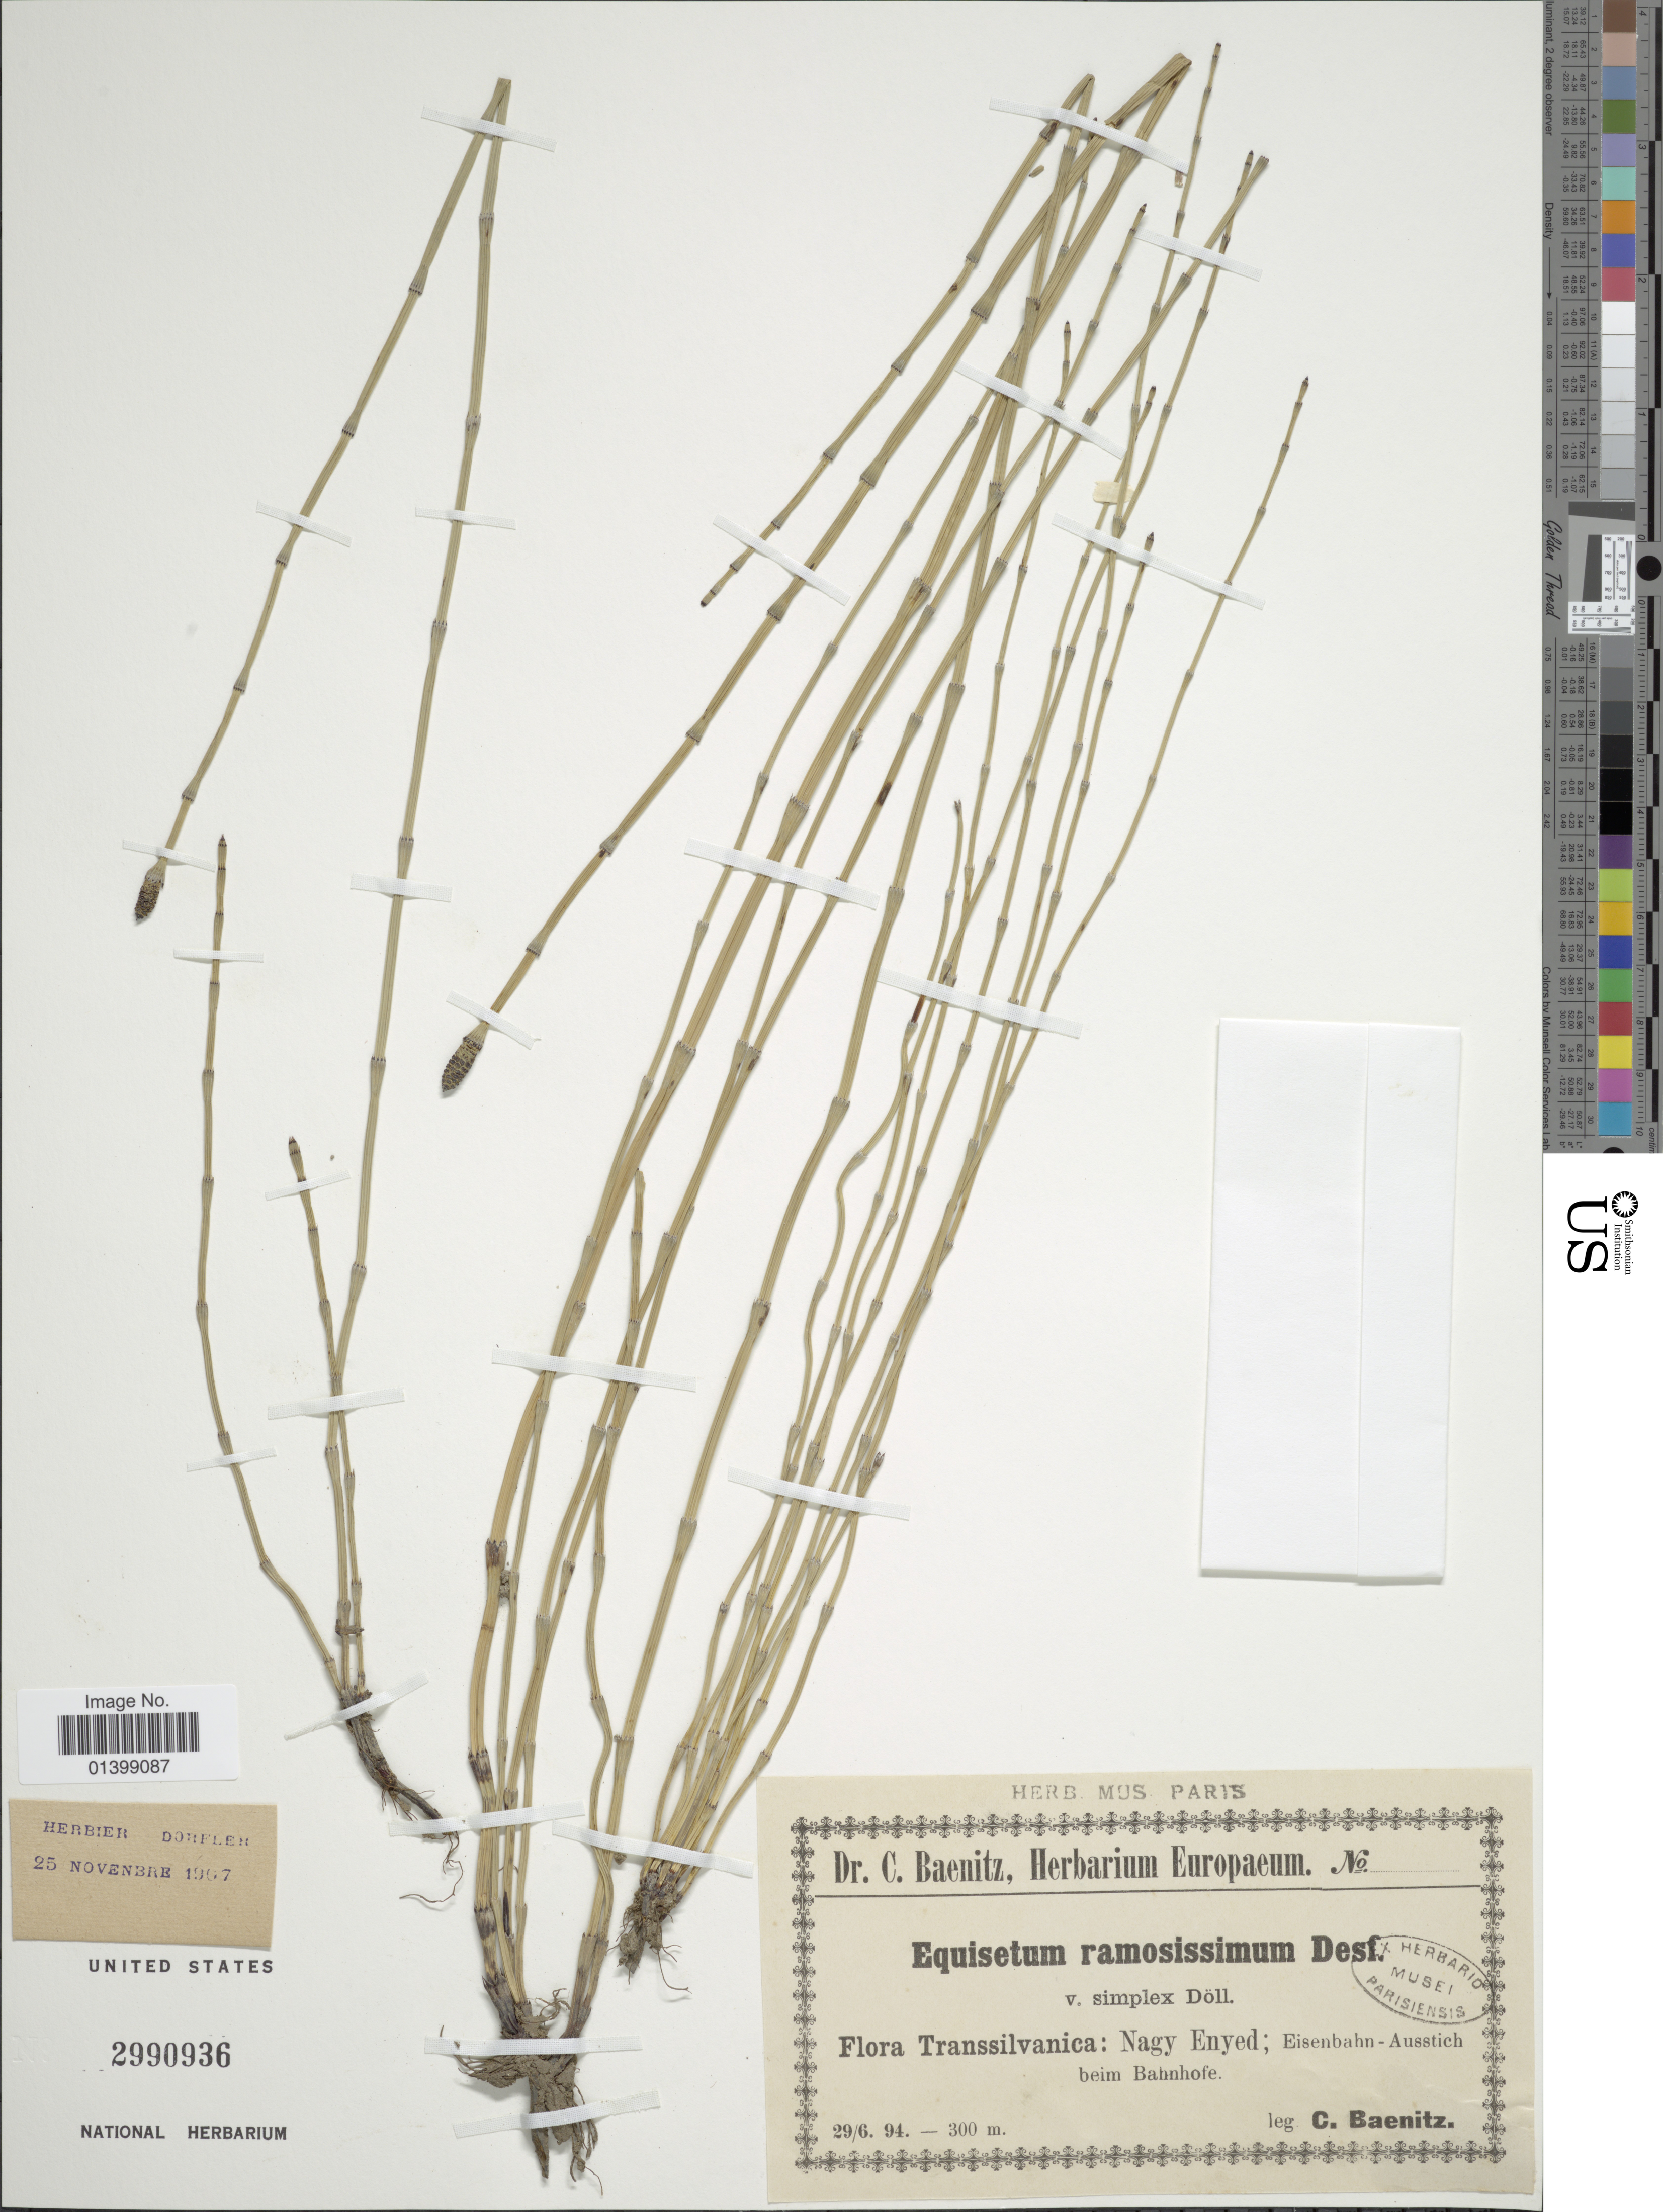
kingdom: Plantae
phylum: Tracheophyta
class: Polypodiopsida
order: Equisetales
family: Equisetaceae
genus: Equisetum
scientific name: Equisetum ramosissimum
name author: Desf.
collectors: C. G. Baenitz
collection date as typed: Transcribed d/m/y: 29/6/94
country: Romania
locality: Transsilvanica: Nagy Enyed; Eisenbahn-Ausstich beim Bahnhofe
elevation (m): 300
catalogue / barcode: US 2990936